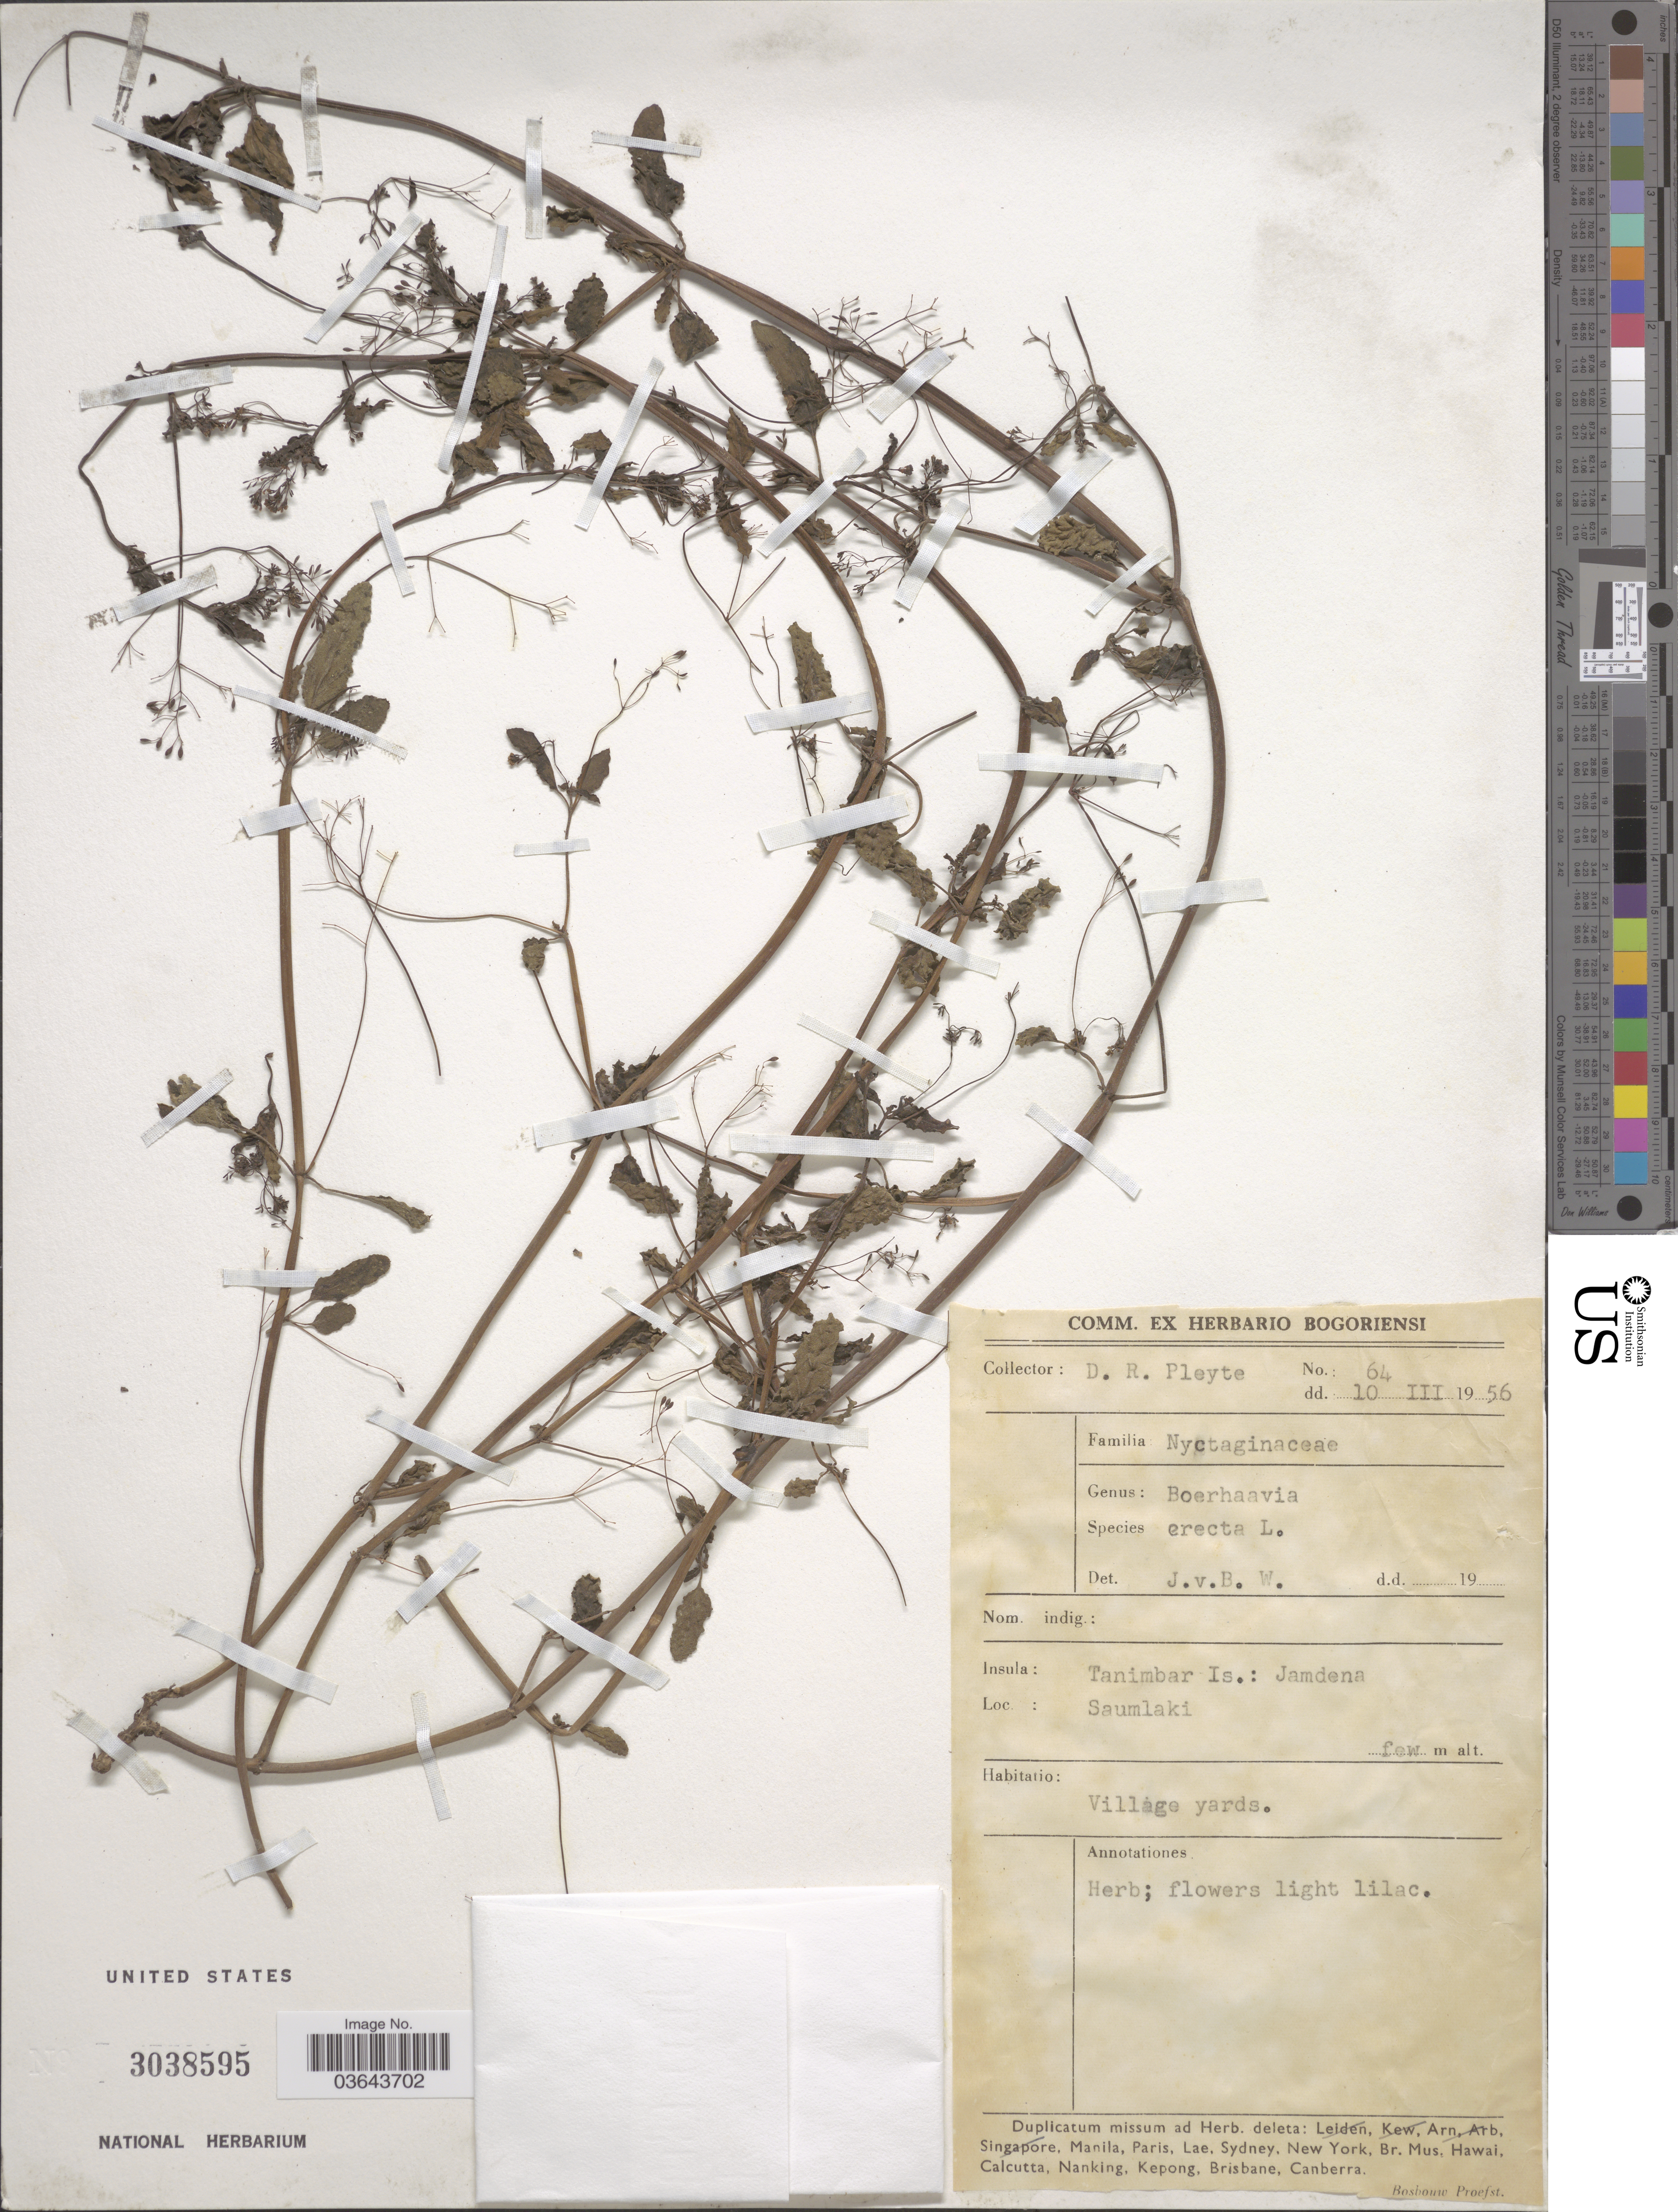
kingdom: Plantae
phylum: Tracheophyta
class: Magnoliopsida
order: Caryophyllales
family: Nyctaginaceae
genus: Boerhavia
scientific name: Boerhavia erecta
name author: L.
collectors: D. Pleyte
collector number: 64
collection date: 1956-03-10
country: Indonesia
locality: Insula: Tanimbar Is.: Jamdena. Saumlaki.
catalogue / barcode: US 3038595